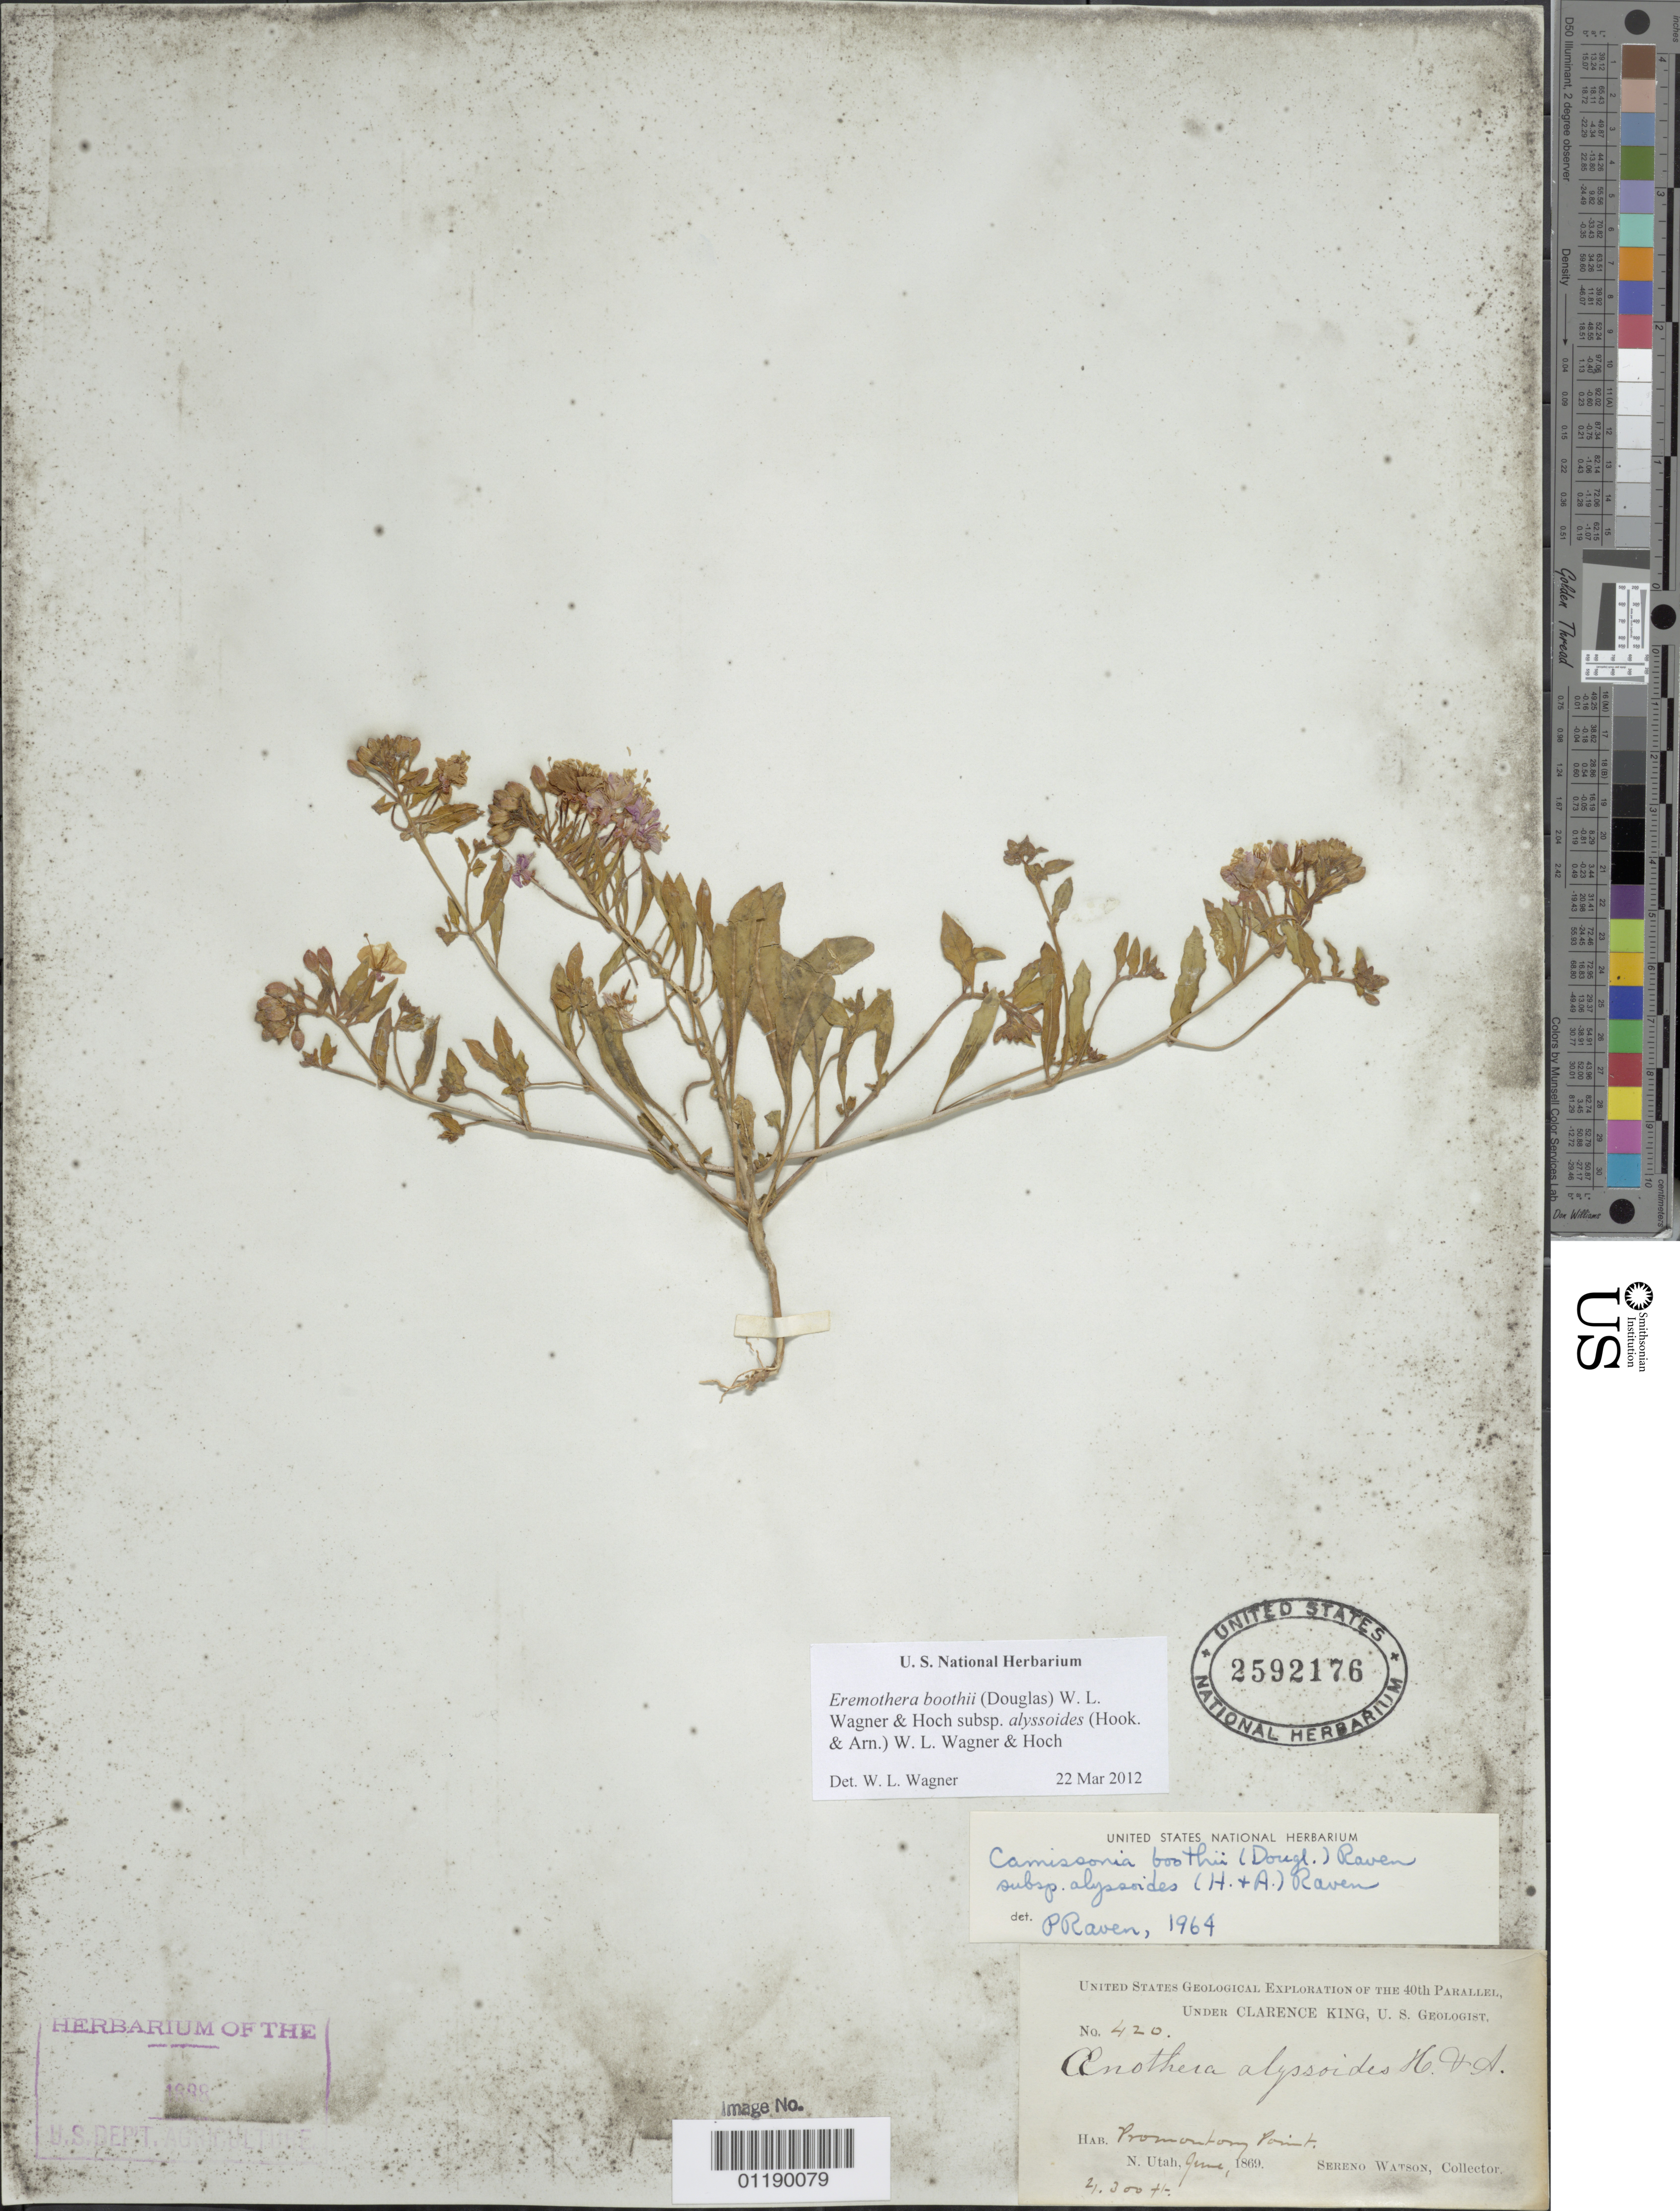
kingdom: Plantae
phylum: Tracheophyta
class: Magnoliopsida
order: Myrtales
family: Onagraceae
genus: Eremothera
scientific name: Eremothera boothii subsp. alyssoides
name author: (Hook. & Arn.) W.L. Wagner & Hoch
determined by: Wagner, W. L., (BOT), Smithsonian Institution - National Museum of Natural History (UNITED STATES)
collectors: S. Watson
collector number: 420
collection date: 1869-06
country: United States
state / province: Utah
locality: Promontory Point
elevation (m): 1311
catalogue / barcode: US 2592176